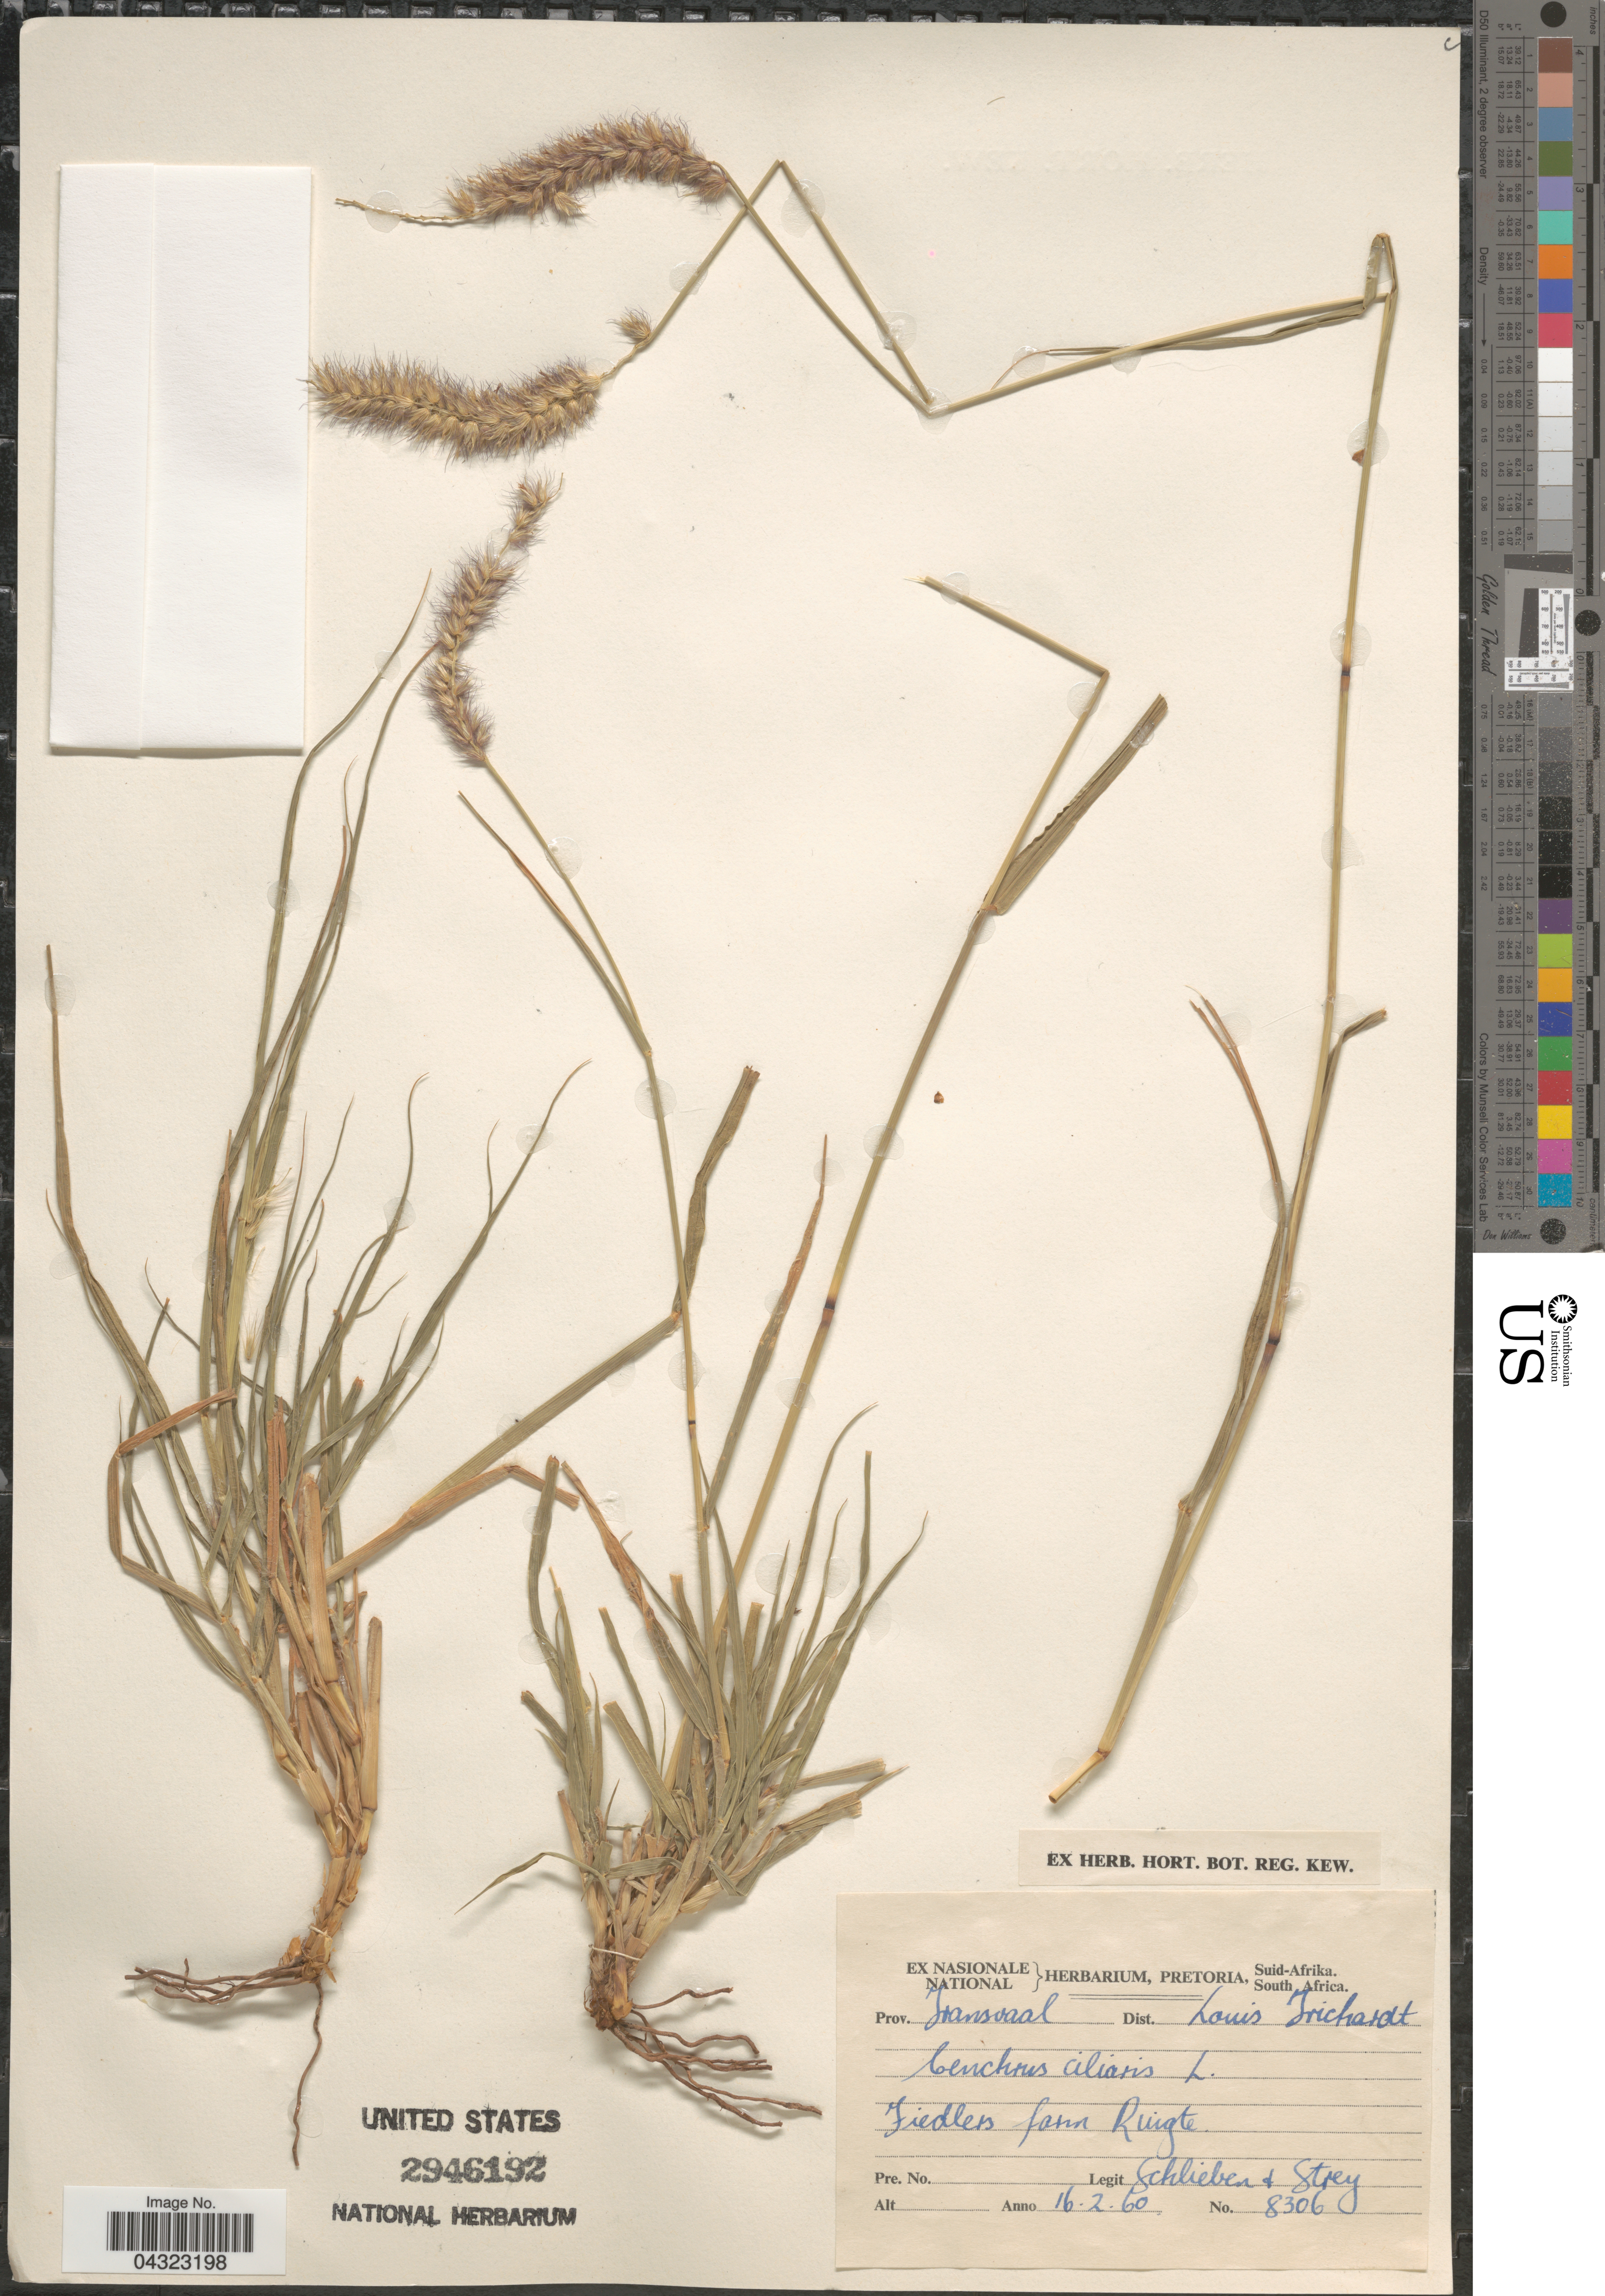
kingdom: Plantae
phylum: Tracheophyta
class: Liliopsida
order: Poales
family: Poaceae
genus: Cenchrus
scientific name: Cenchrus ciliaris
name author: L.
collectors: Schlieben & -. Strey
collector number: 8306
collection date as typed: Transcribed d/m/y: 16/2/60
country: South Africa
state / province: Limpopo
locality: Prov. Transvaal. Dist. Louis Trichardt. Fiedlers farm Ruigte.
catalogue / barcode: US 2946192